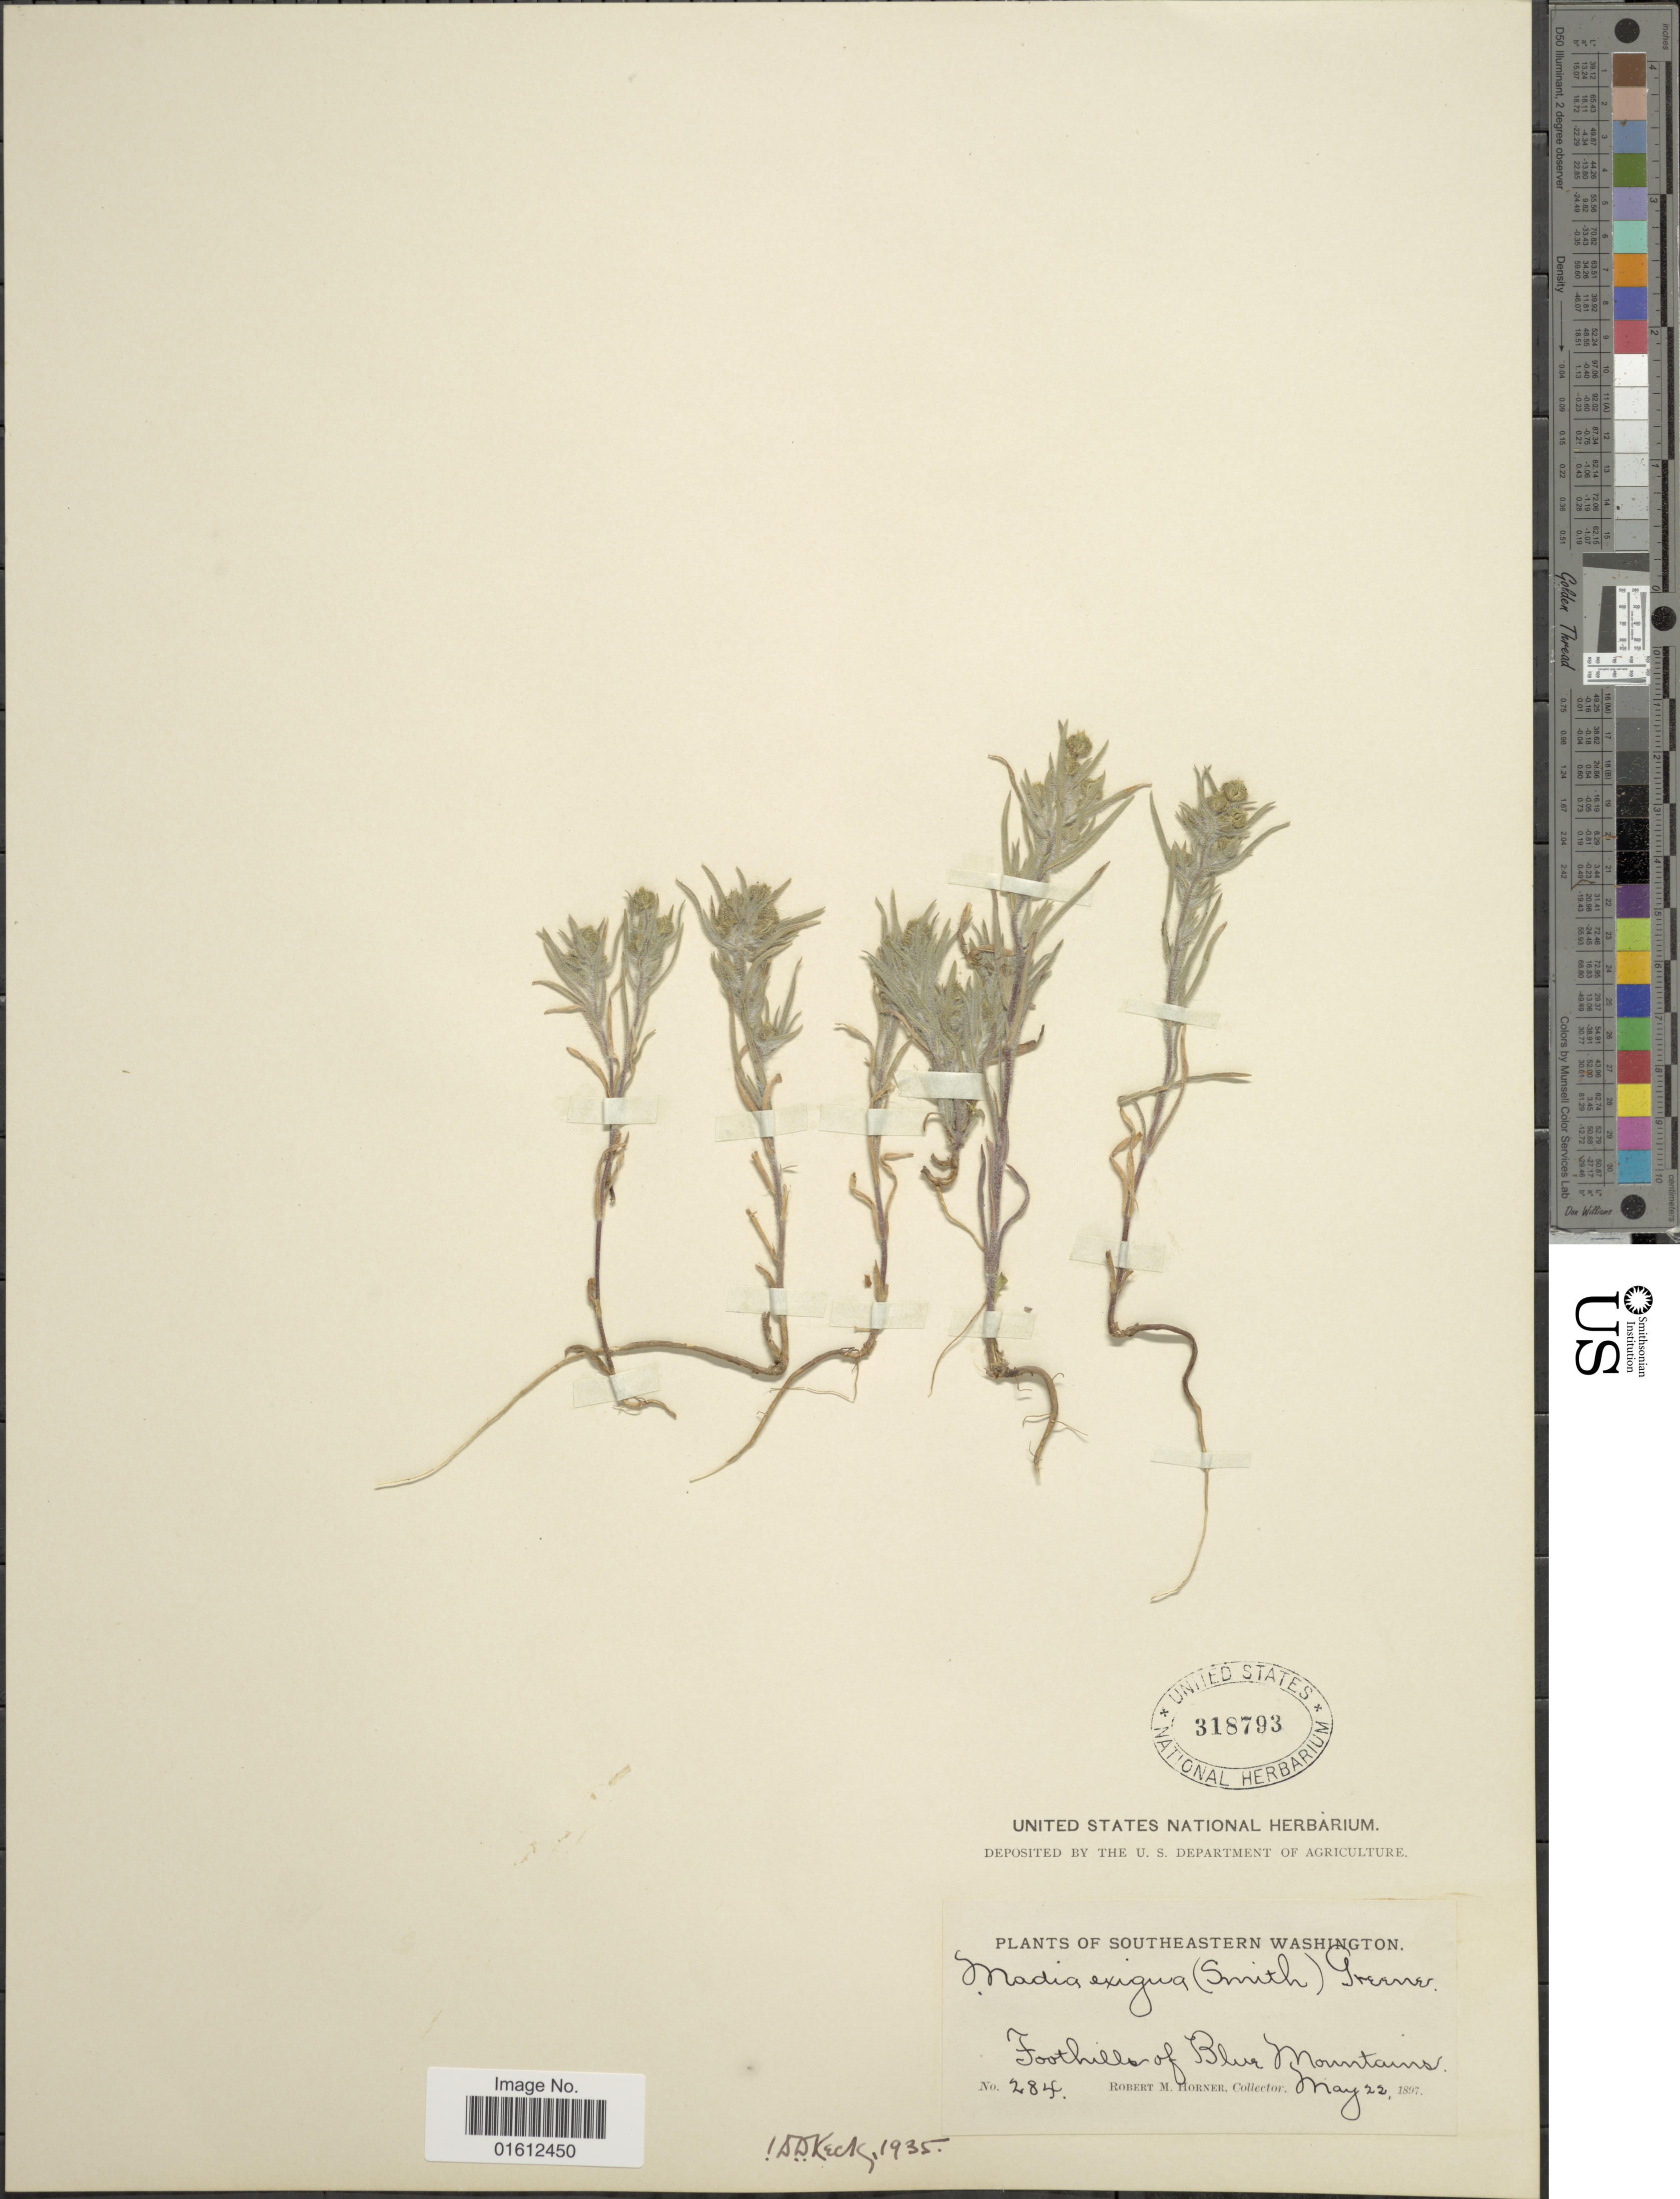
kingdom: Plantae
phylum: Tracheophyta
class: Magnoliopsida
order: Asterales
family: Asteraceae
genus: Madia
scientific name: Madia exigua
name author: (Sm.) A. Gray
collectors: R. Horner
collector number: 284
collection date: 1897-05-22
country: United States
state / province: Washington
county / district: Clallam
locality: Southeastern Washington. Foothills of Blue Mountains.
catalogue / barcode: US 318793